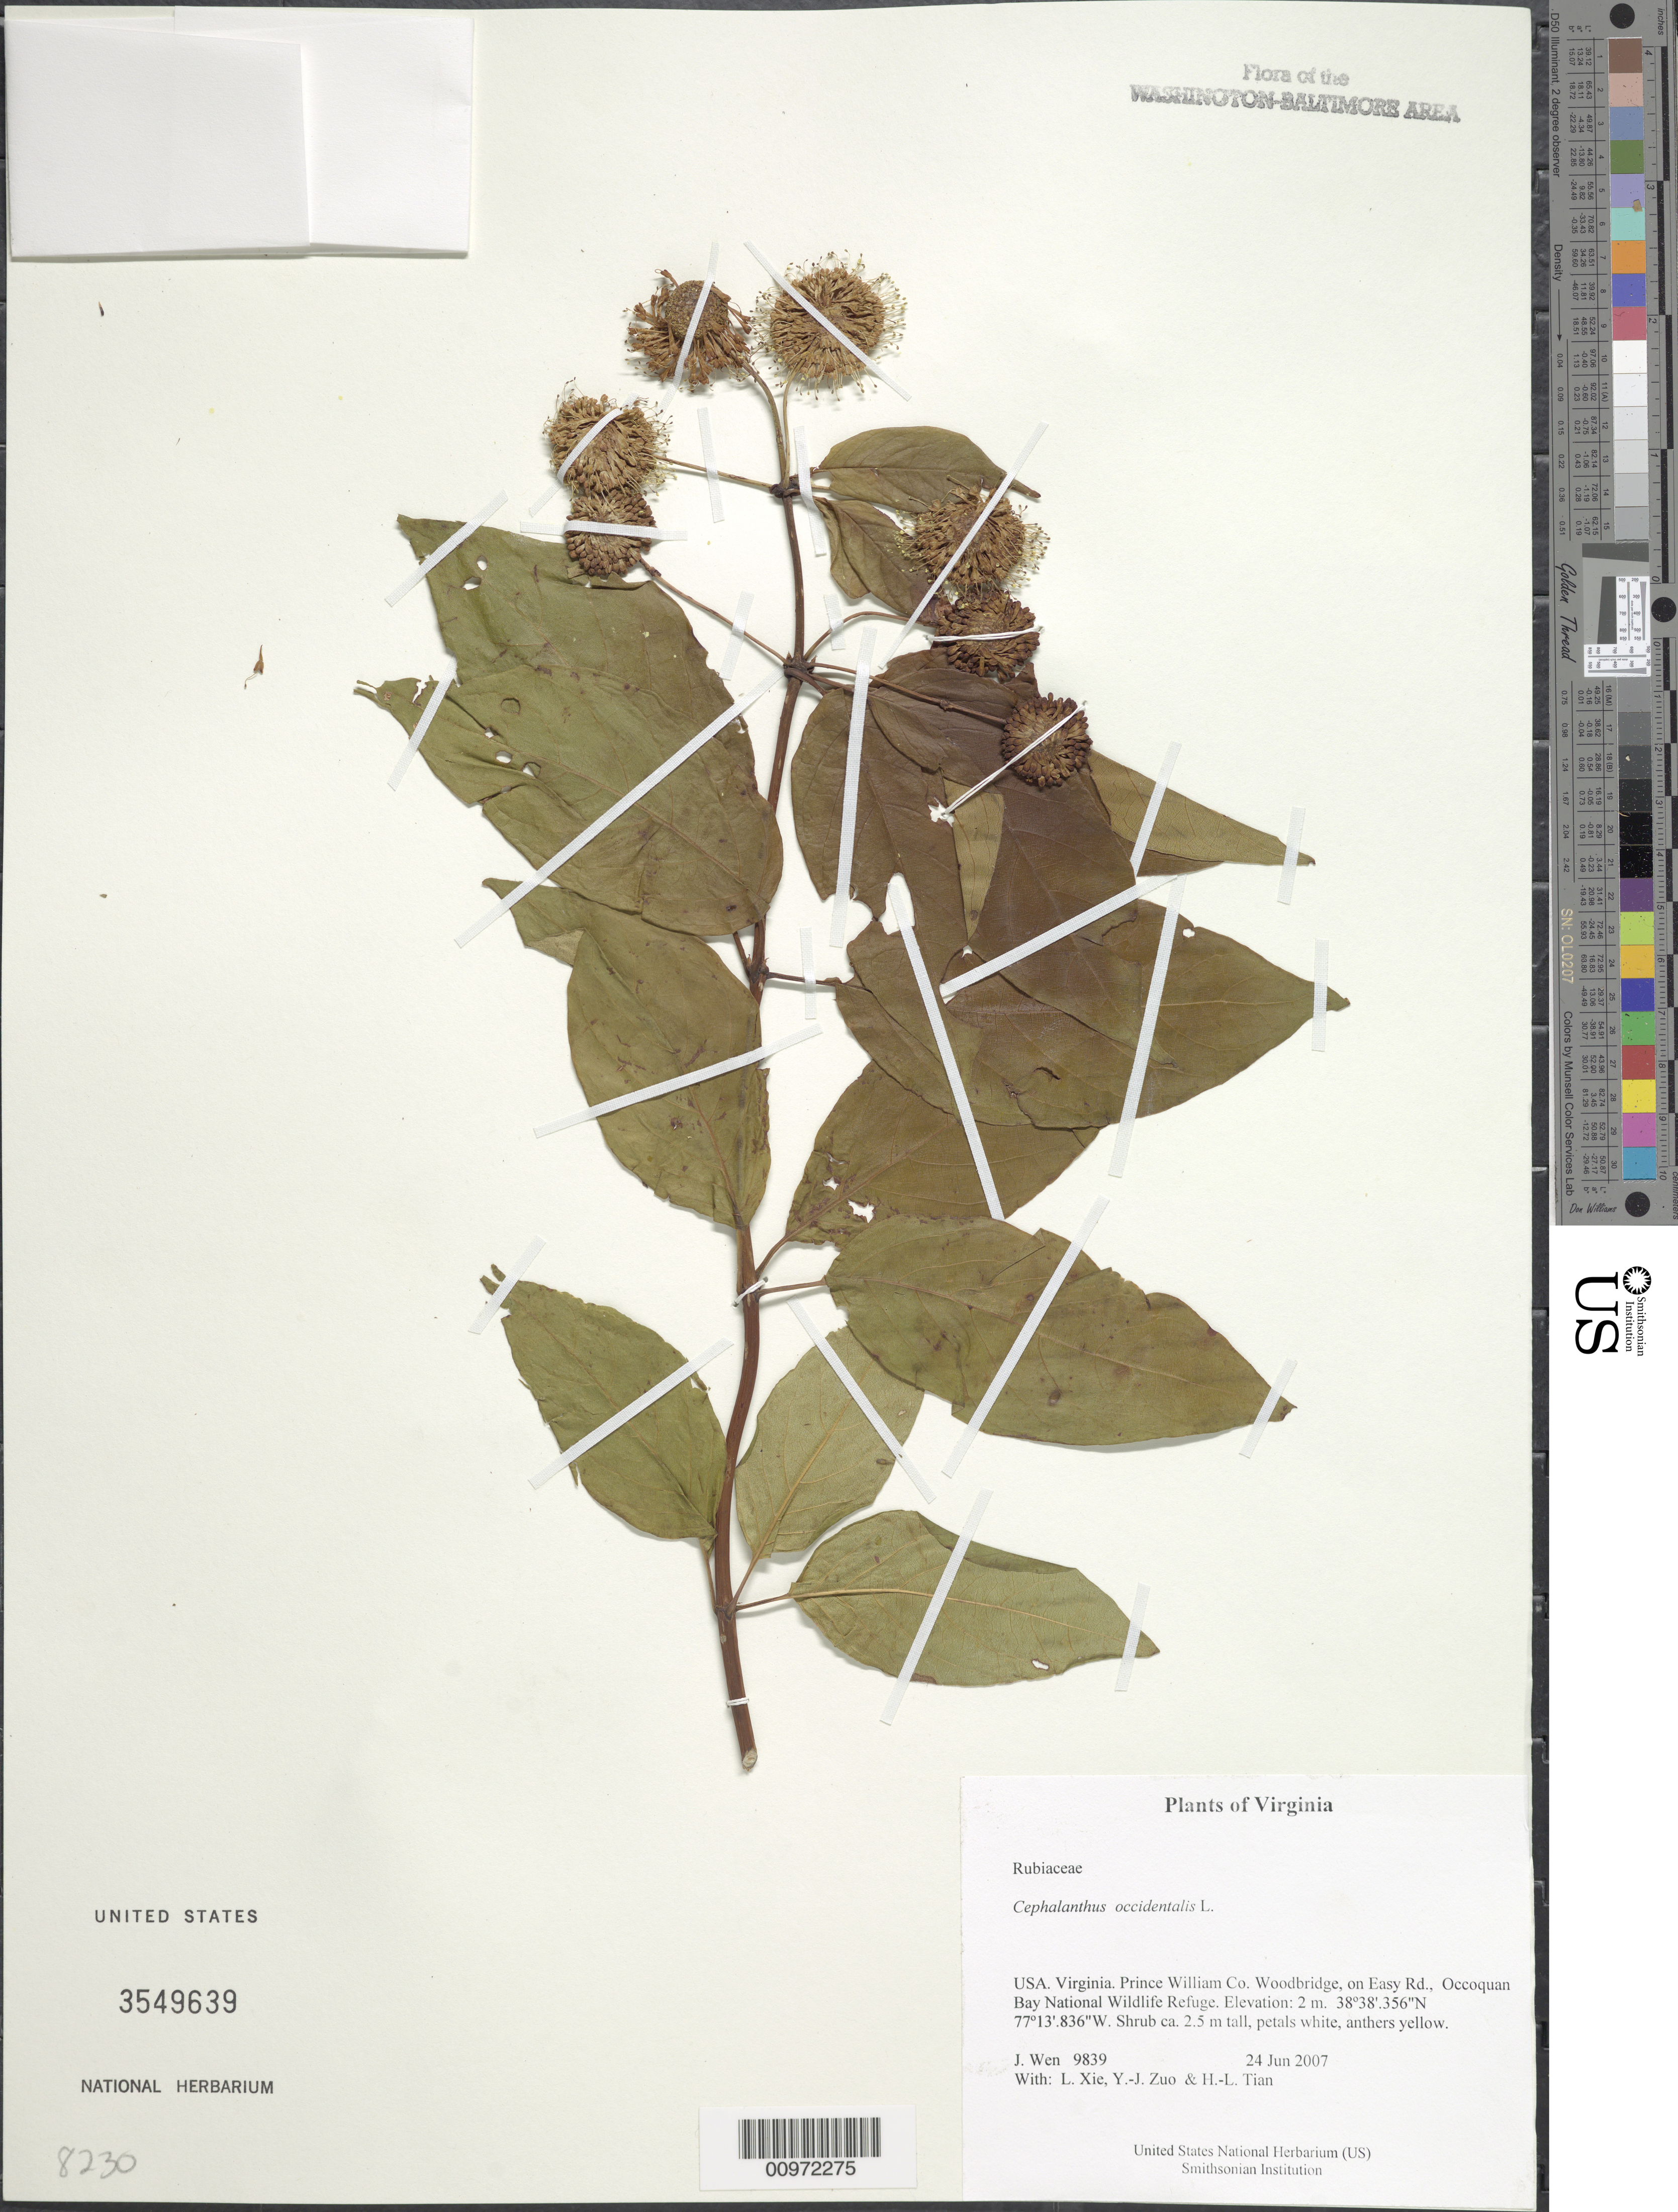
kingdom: Plantae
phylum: Tracheophyta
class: Magnoliopsida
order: Gentianales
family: Rubiaceae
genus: Cephalanthus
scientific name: Cephalanthus occidentalis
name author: L.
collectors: J. Wen, L. Xie, Y. Zuo & H. Tian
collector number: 9839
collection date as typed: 24 Jun 2007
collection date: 2007-06-24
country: United States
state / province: Virginia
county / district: Prince William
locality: Woodbridge, on Easy Rd., Occoquan Bay National Wildlife Refuge.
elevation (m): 2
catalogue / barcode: US 3549639